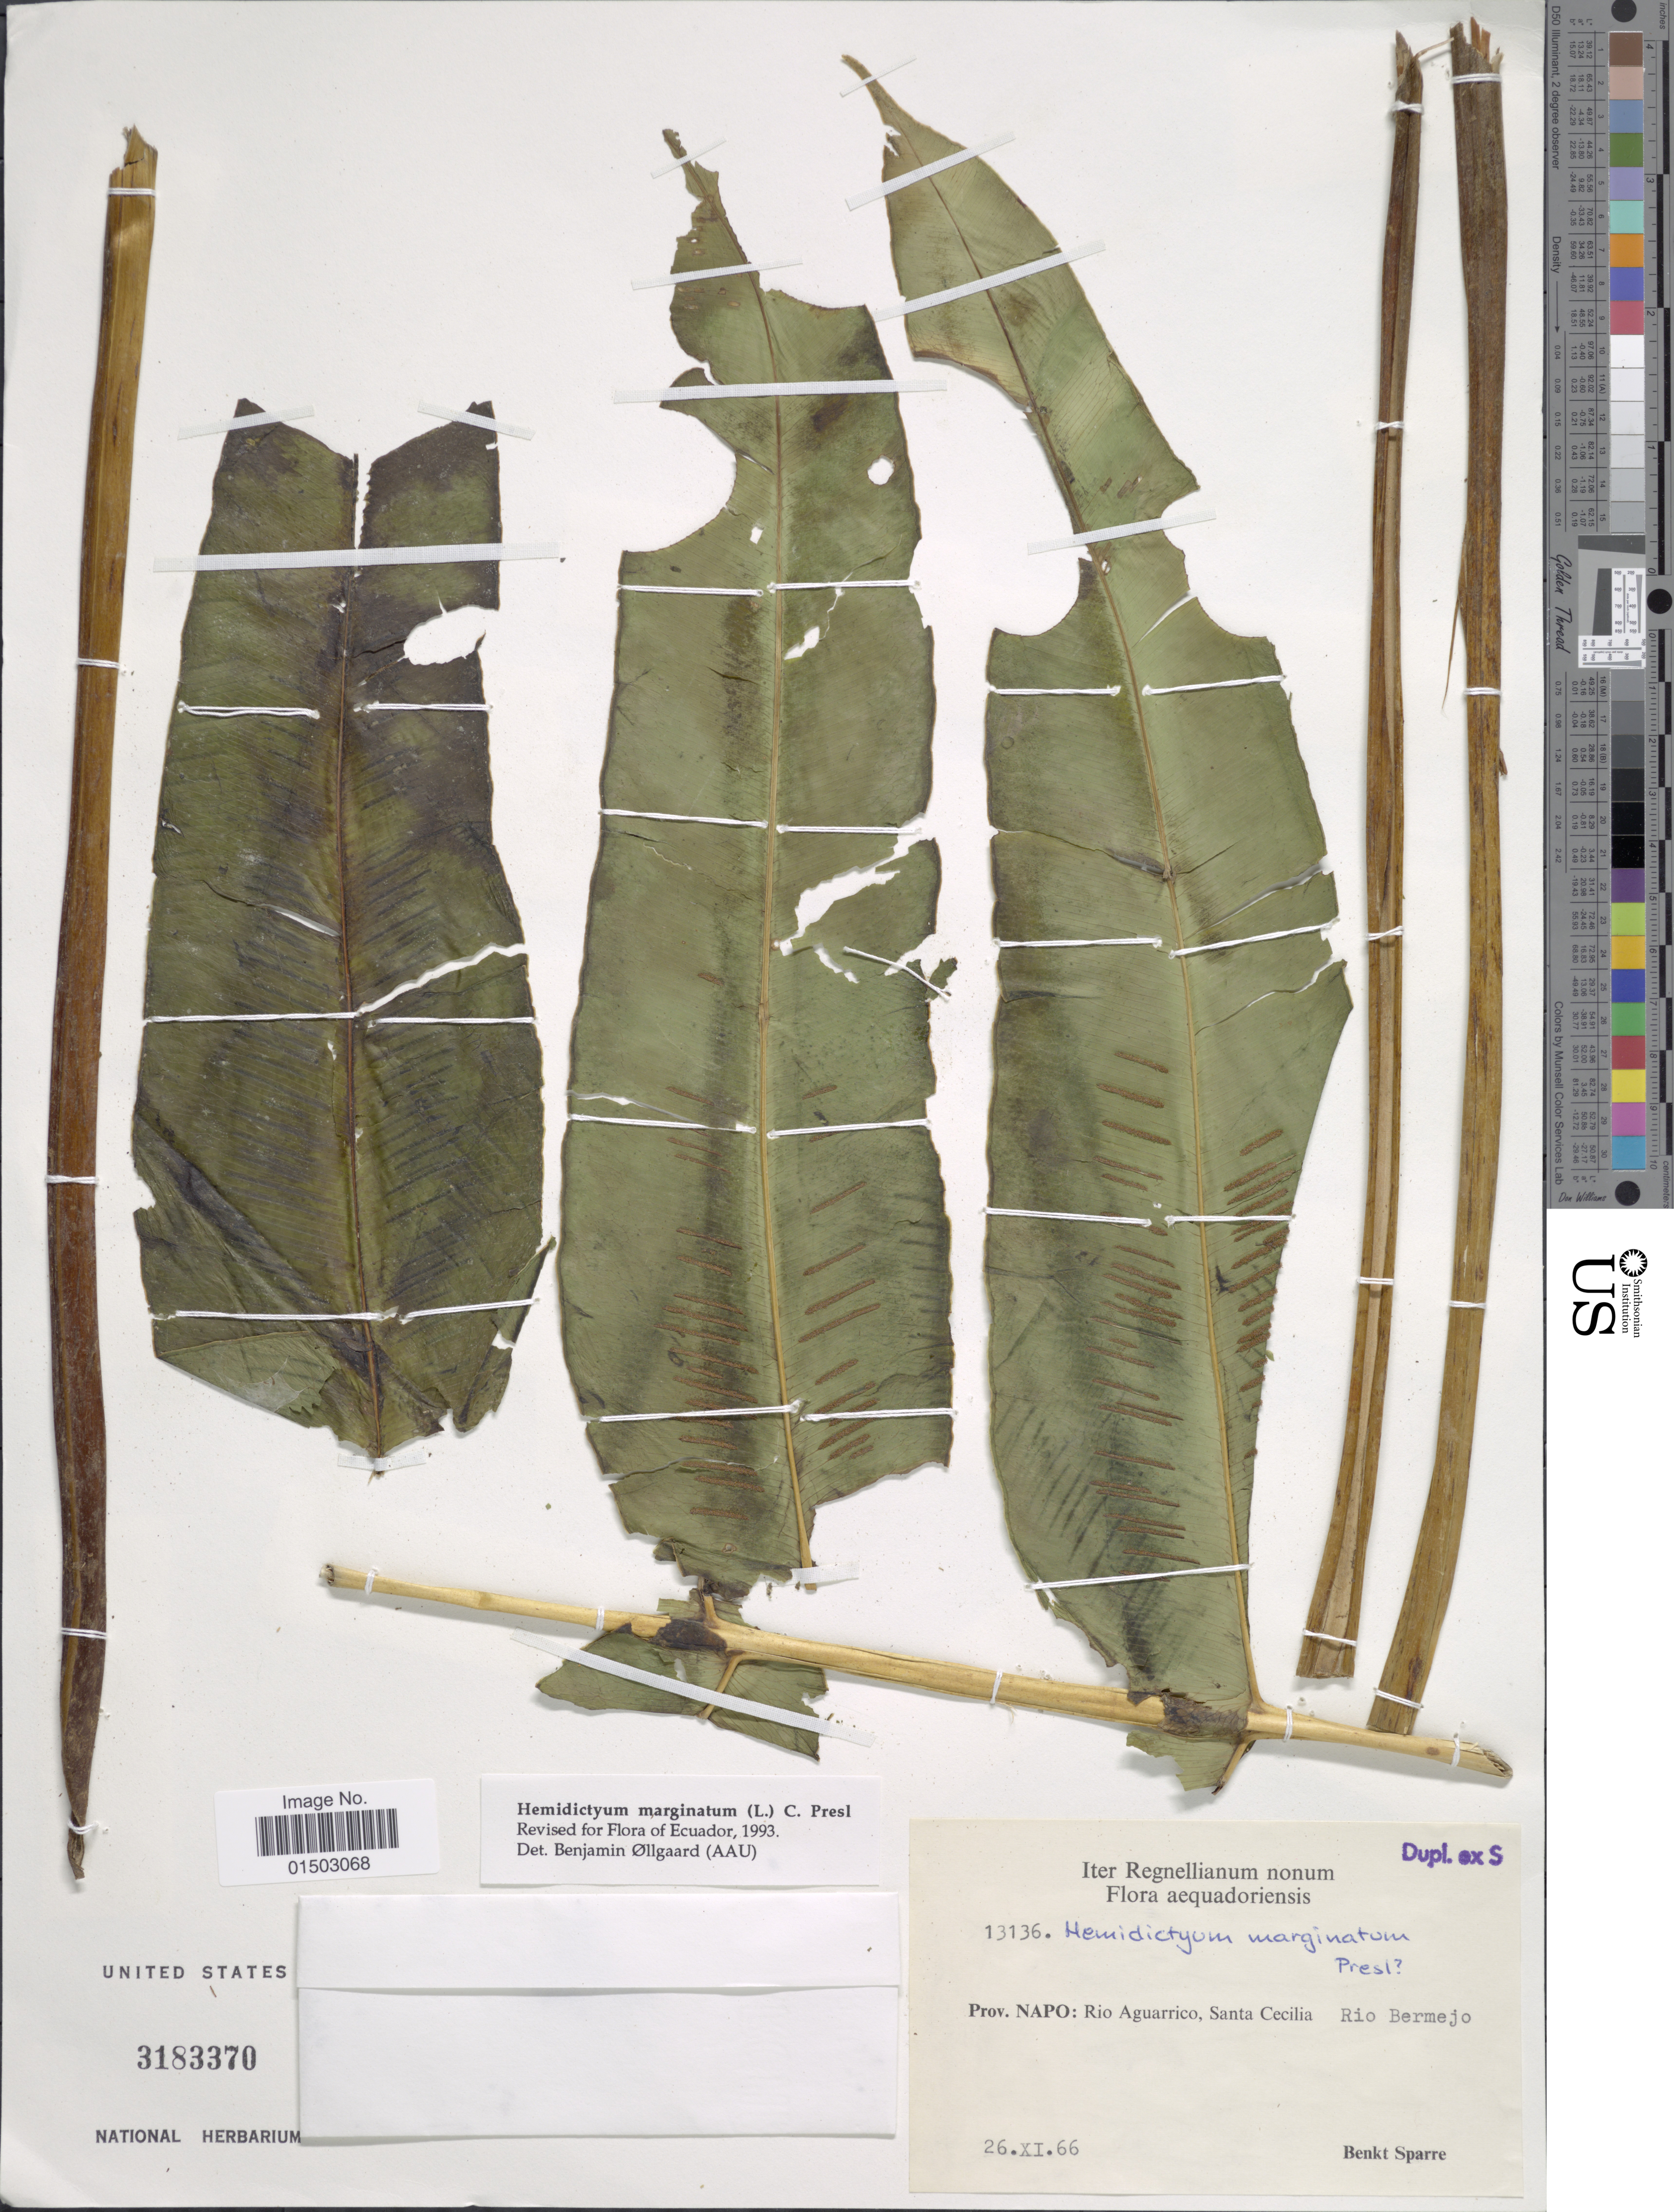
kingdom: Plantae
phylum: Tracheophyta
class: Polypodiopsida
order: Polypodiales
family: Hemidictyaceae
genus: Hemidictyum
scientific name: Hemidictyum marginatum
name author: (L.) C. Presl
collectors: B. Sparre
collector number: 13136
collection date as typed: Transcribed d/m/y: 26/11/66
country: Ecuador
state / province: Napo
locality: Prov. Napo: Rio Aquarrico, Santa Cecilia.Rio Bermejo. Aequadoriensis.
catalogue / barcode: US 3183370